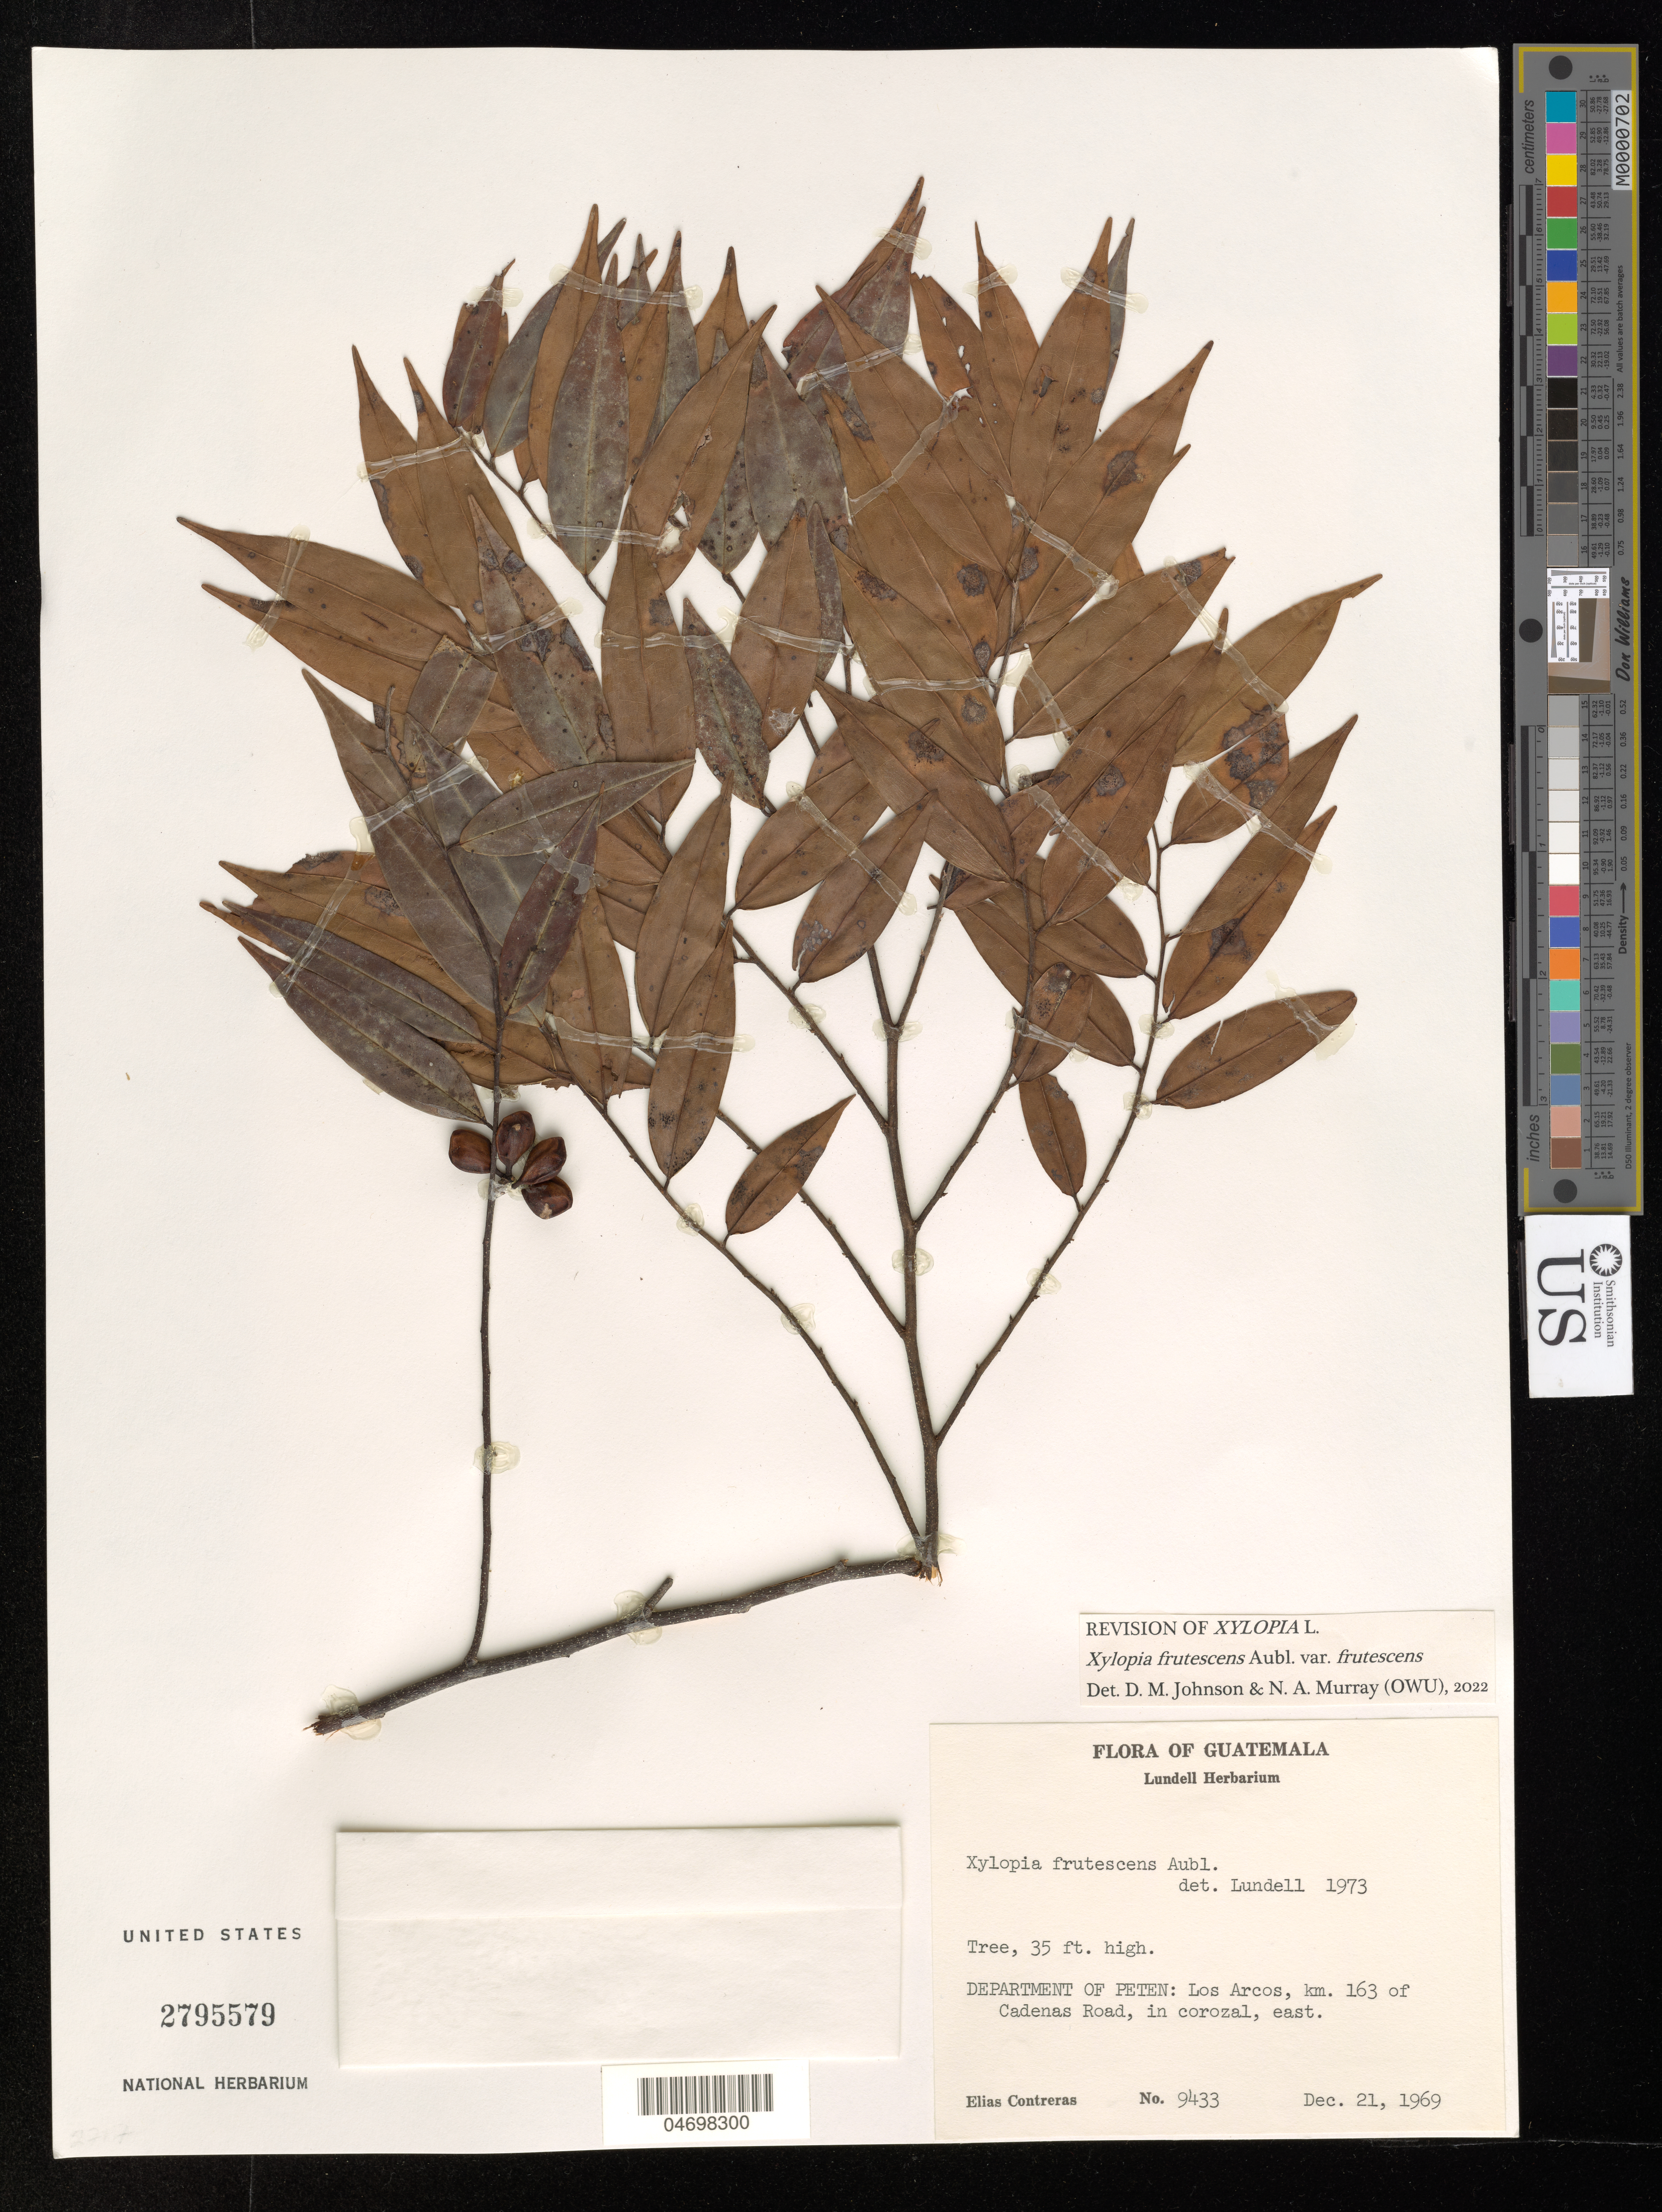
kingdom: Plantae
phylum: Tracheophyta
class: Magnoliopsida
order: Magnoliales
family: Annonaceae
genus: Xylopia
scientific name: Xylopia frutescens var. frutescens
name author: Aubl.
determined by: Johnson, D. M.; Murray, N. A.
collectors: E. Contreras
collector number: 9433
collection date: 1969-12-21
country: Guatemala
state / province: El Peten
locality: Los Arcos, km. 163 of Cadenas Road.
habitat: In corozal, east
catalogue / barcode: US 2795579